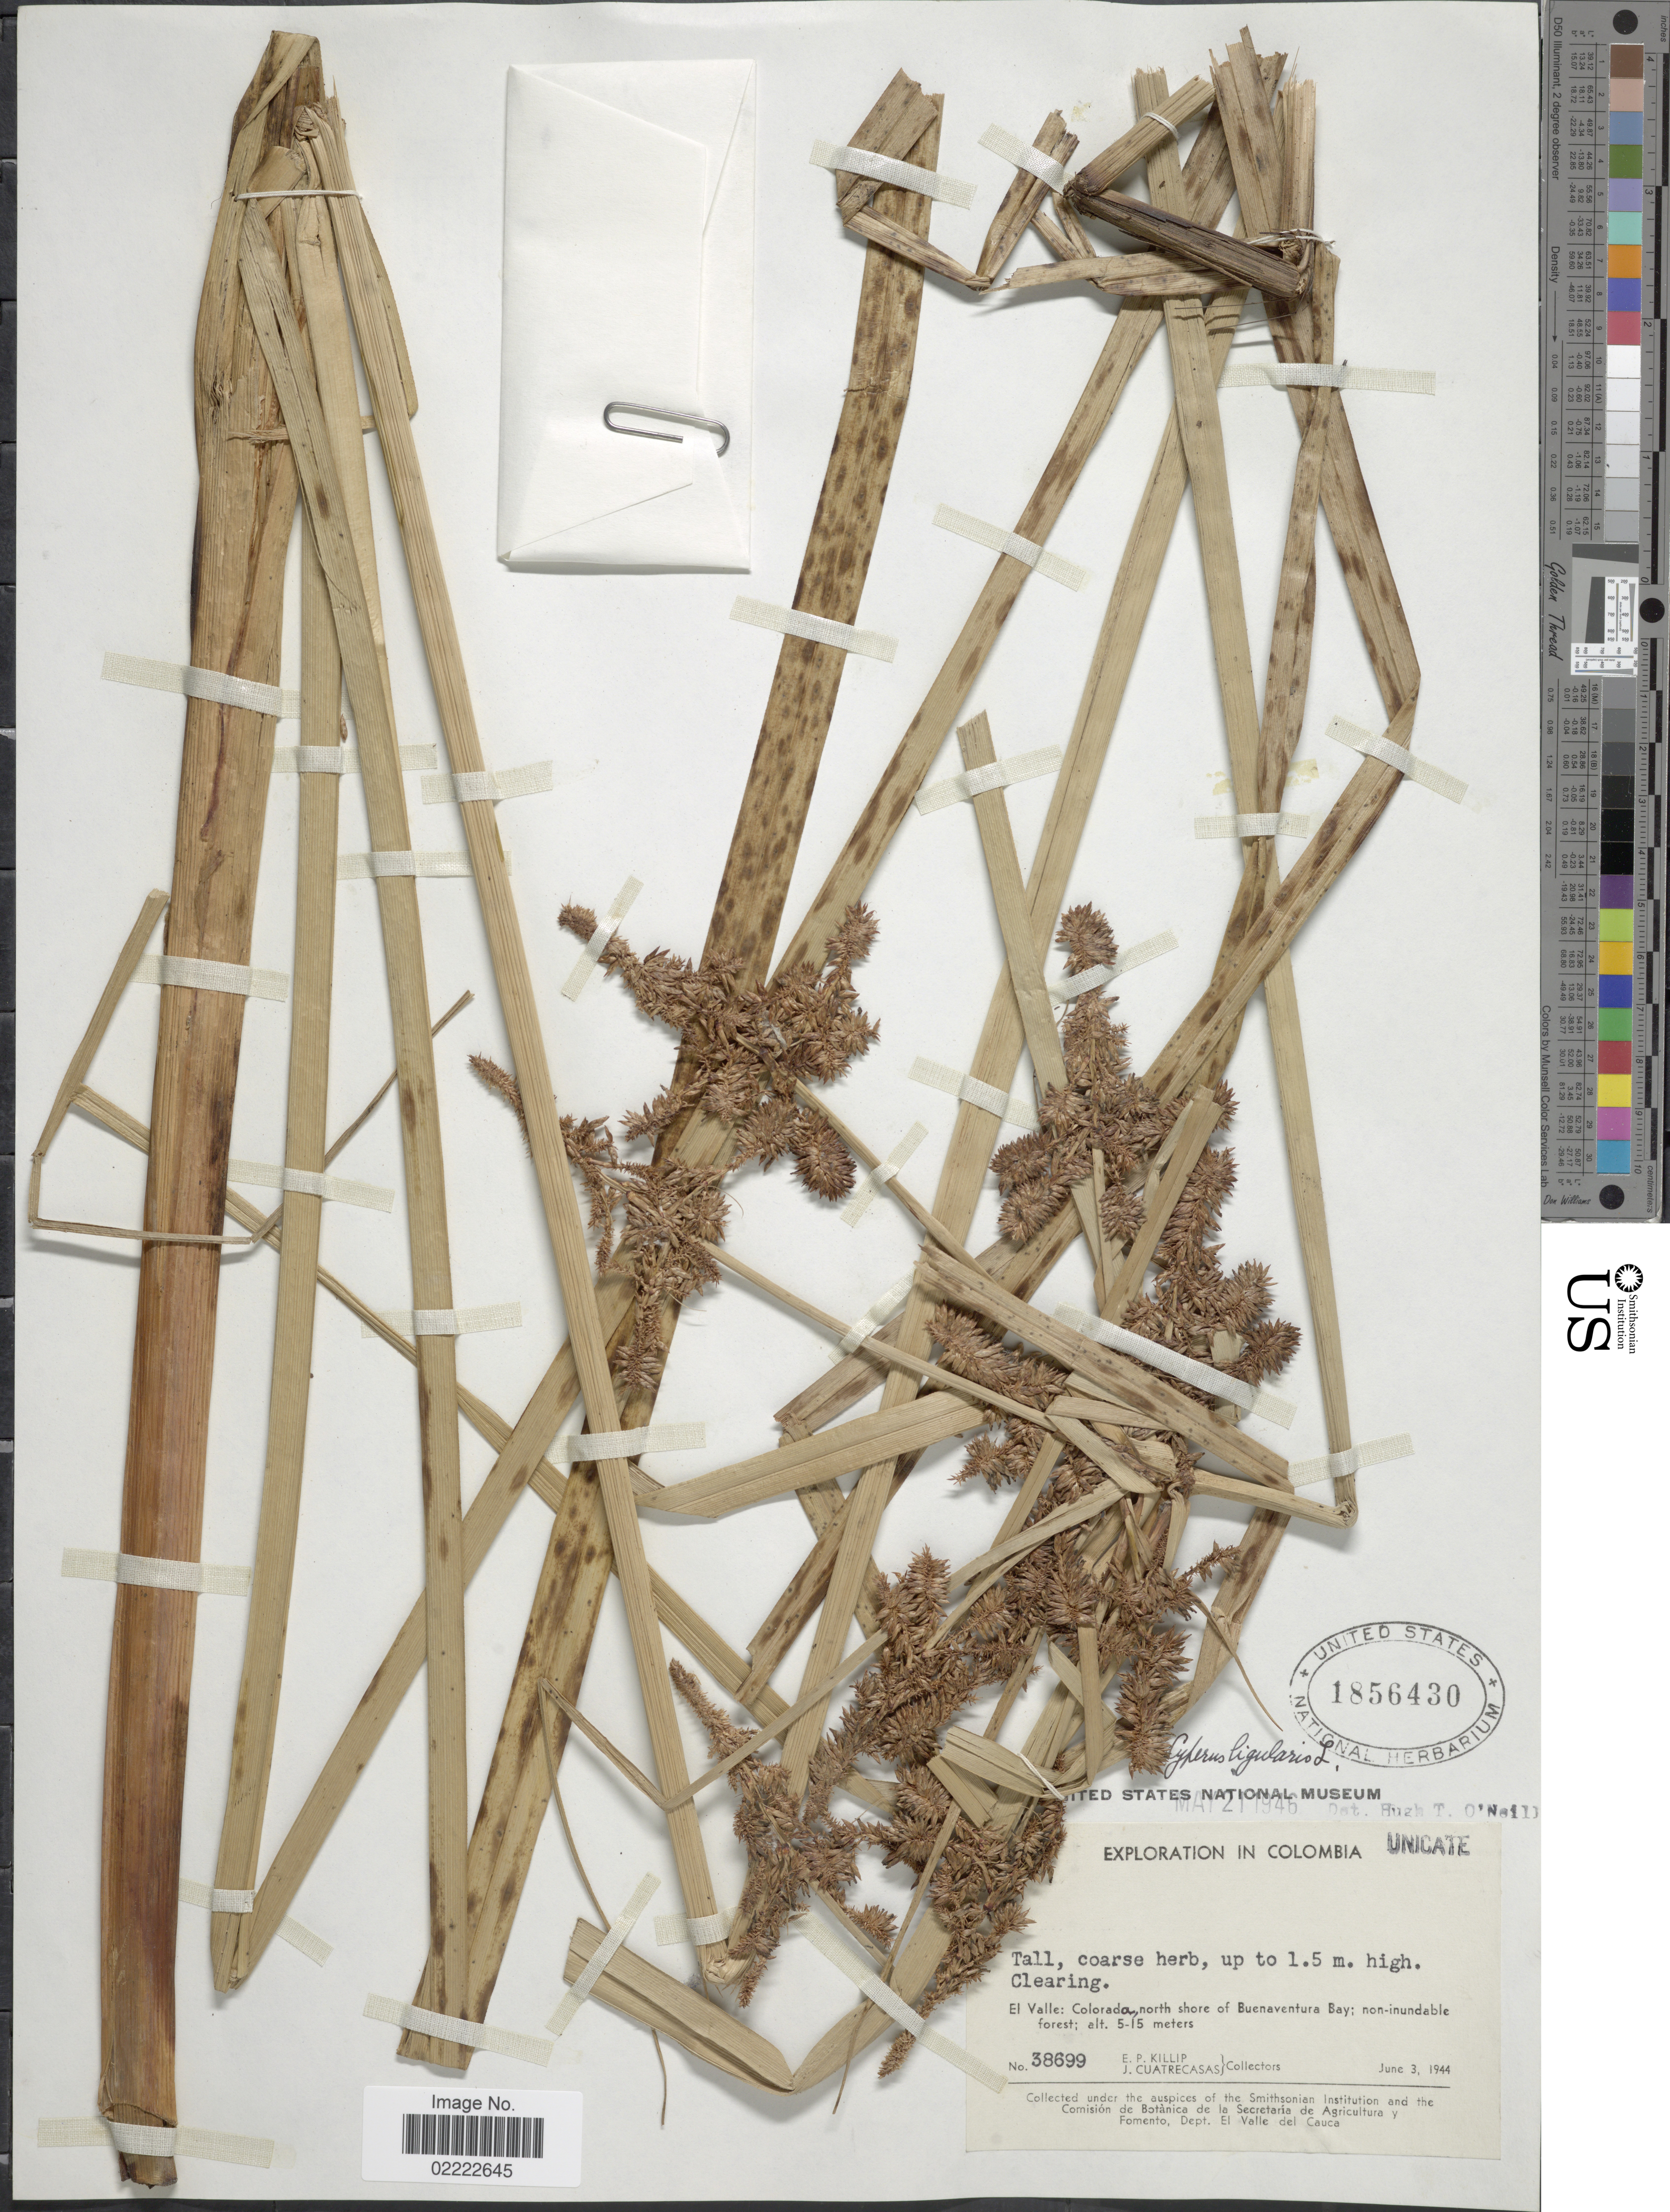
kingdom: Plantae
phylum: Tracheophyta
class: Liliopsida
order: Poales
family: Cyperaceae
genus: Cyperus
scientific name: Cyperus ligularis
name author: L.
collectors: E. P. Killip & J. Cuatrecasas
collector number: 38699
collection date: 1944-06-03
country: Colombia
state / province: Valle del Cauca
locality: El Valle: Colorado, north shore of Buenaventura Bay; non-inundable forest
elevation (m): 5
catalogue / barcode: US 1856430